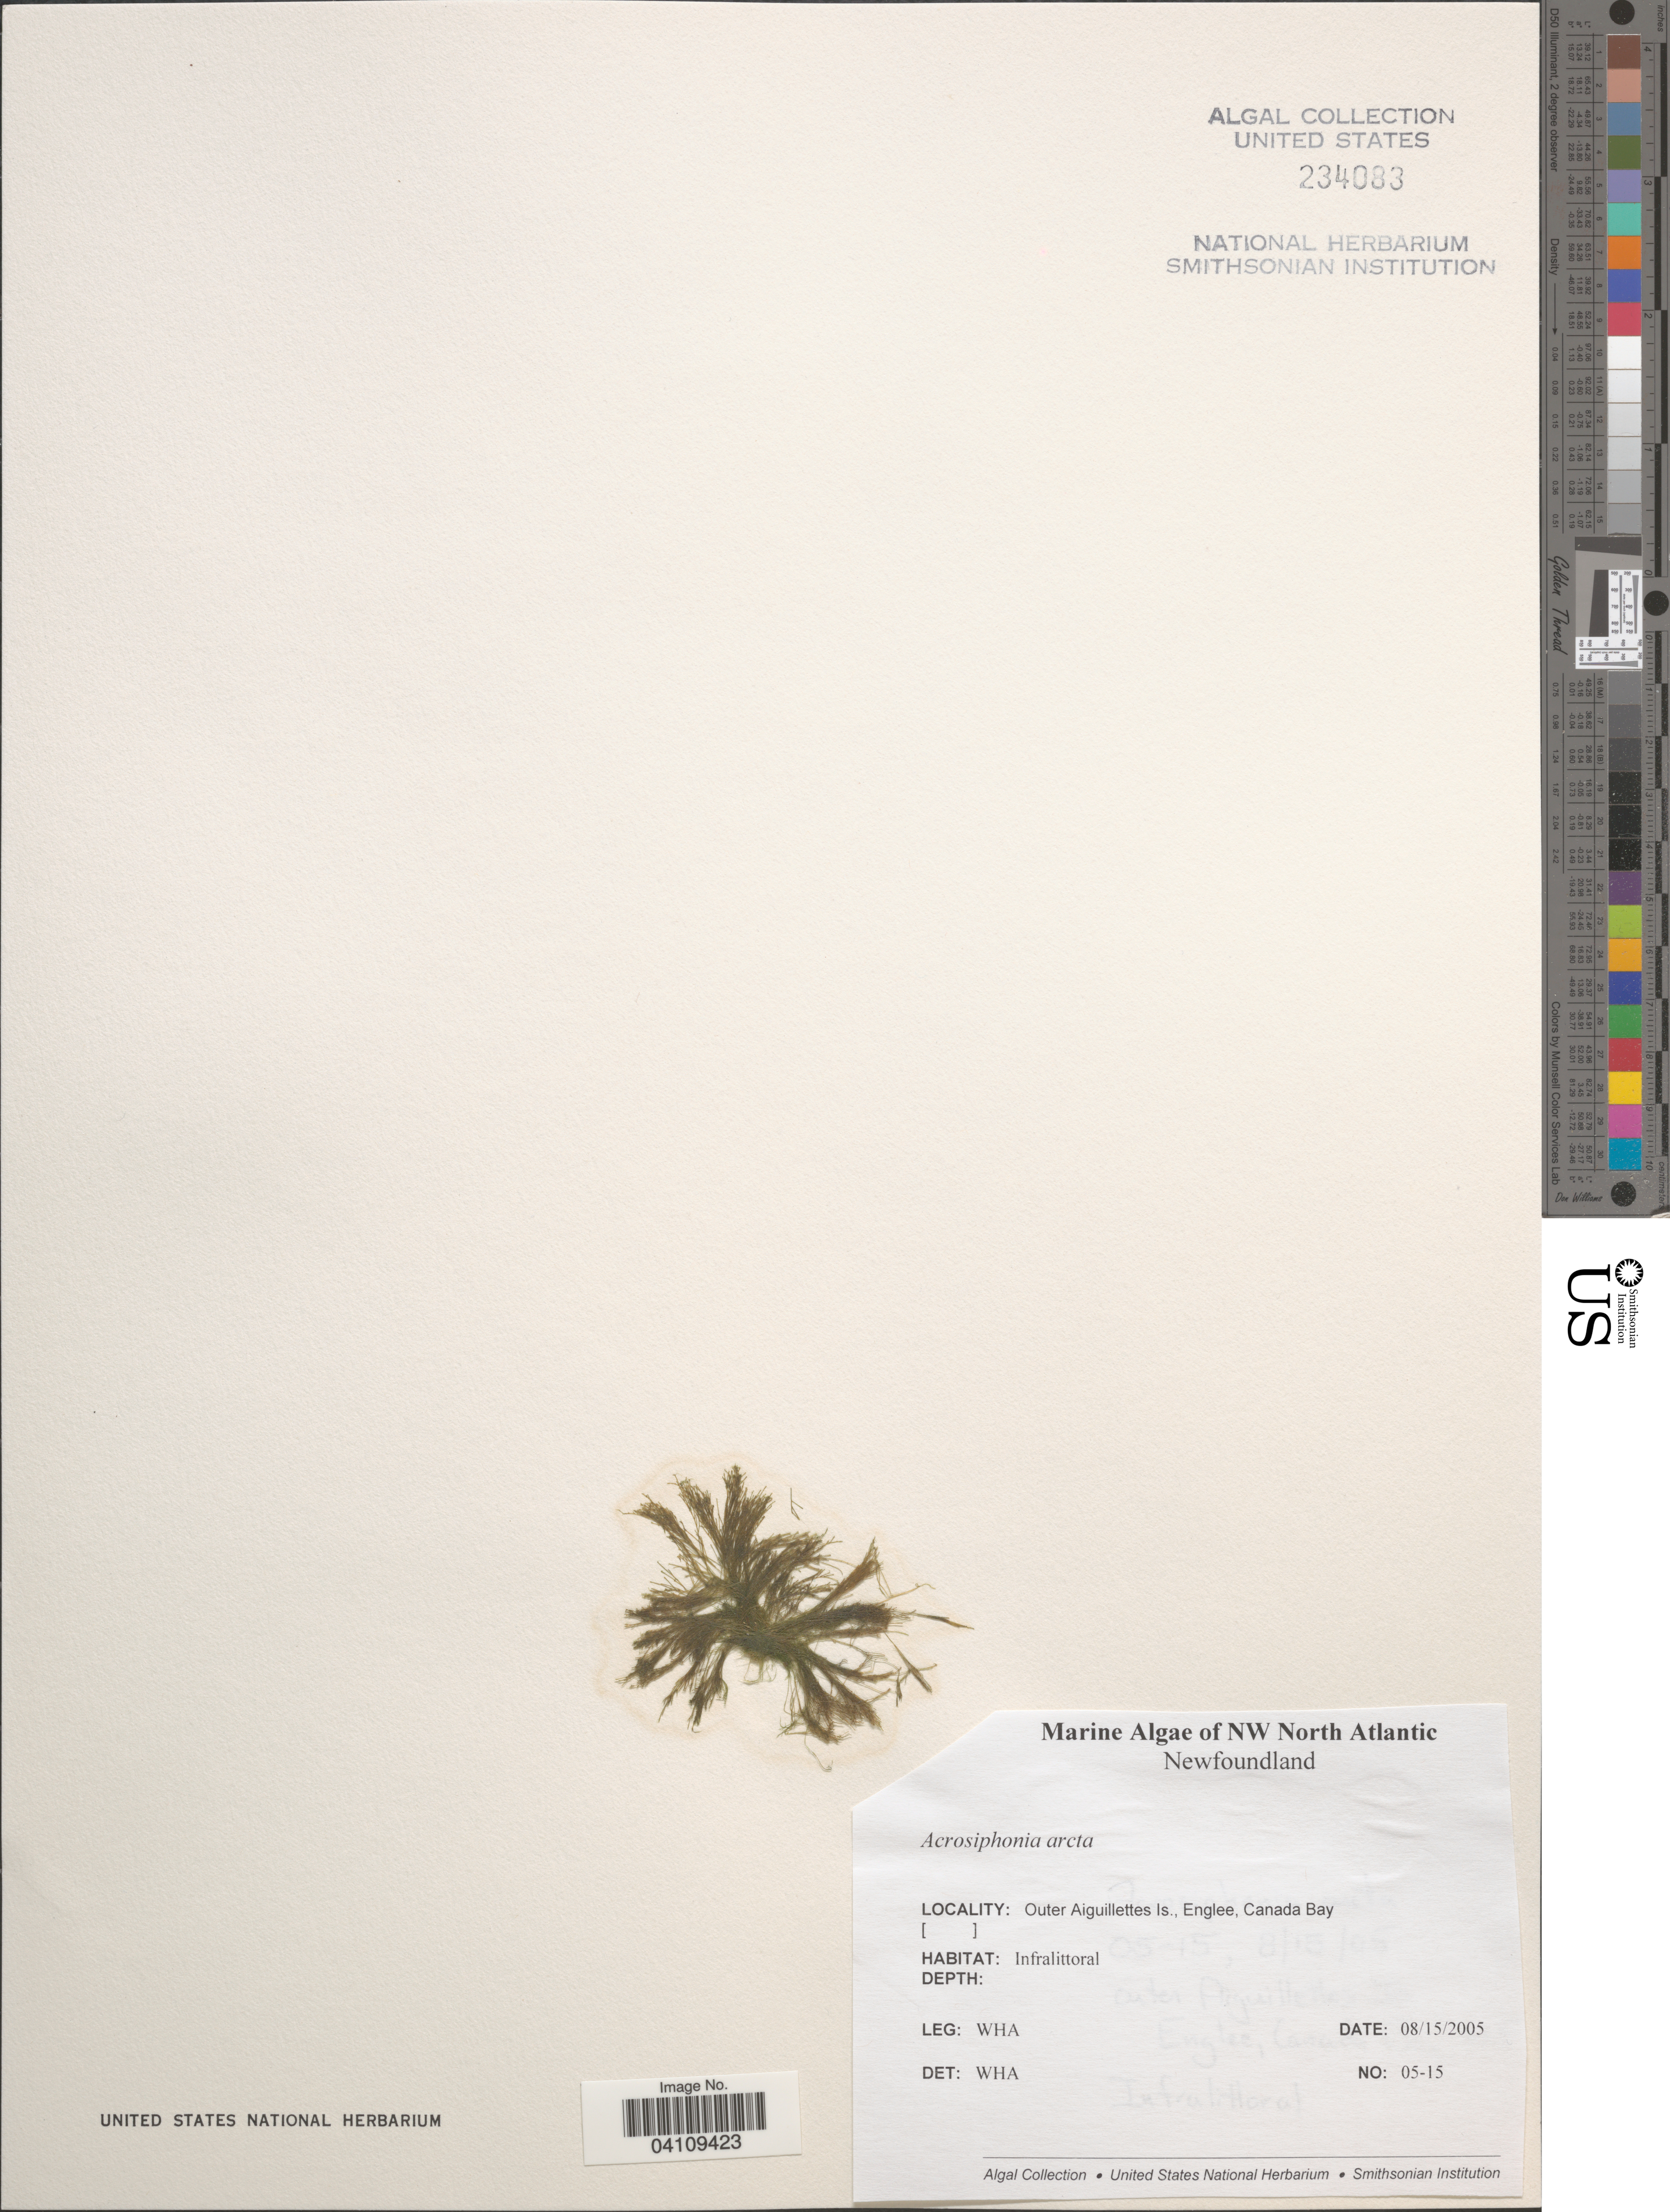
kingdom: Plantae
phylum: Chlorophyta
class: Ulvophyceae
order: Ulotrichales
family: Ulotrichaceae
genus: Acrosiphonia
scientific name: Acrosiphonia arcta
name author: (Dillwyn) Gain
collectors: W. H. Adey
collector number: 05-15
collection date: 2005-08-15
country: Canada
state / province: Newfoundland and Labrador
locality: NW North Atlantic. Outer Alguillettes Is., Englee, Canada Bay.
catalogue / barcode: US 234083